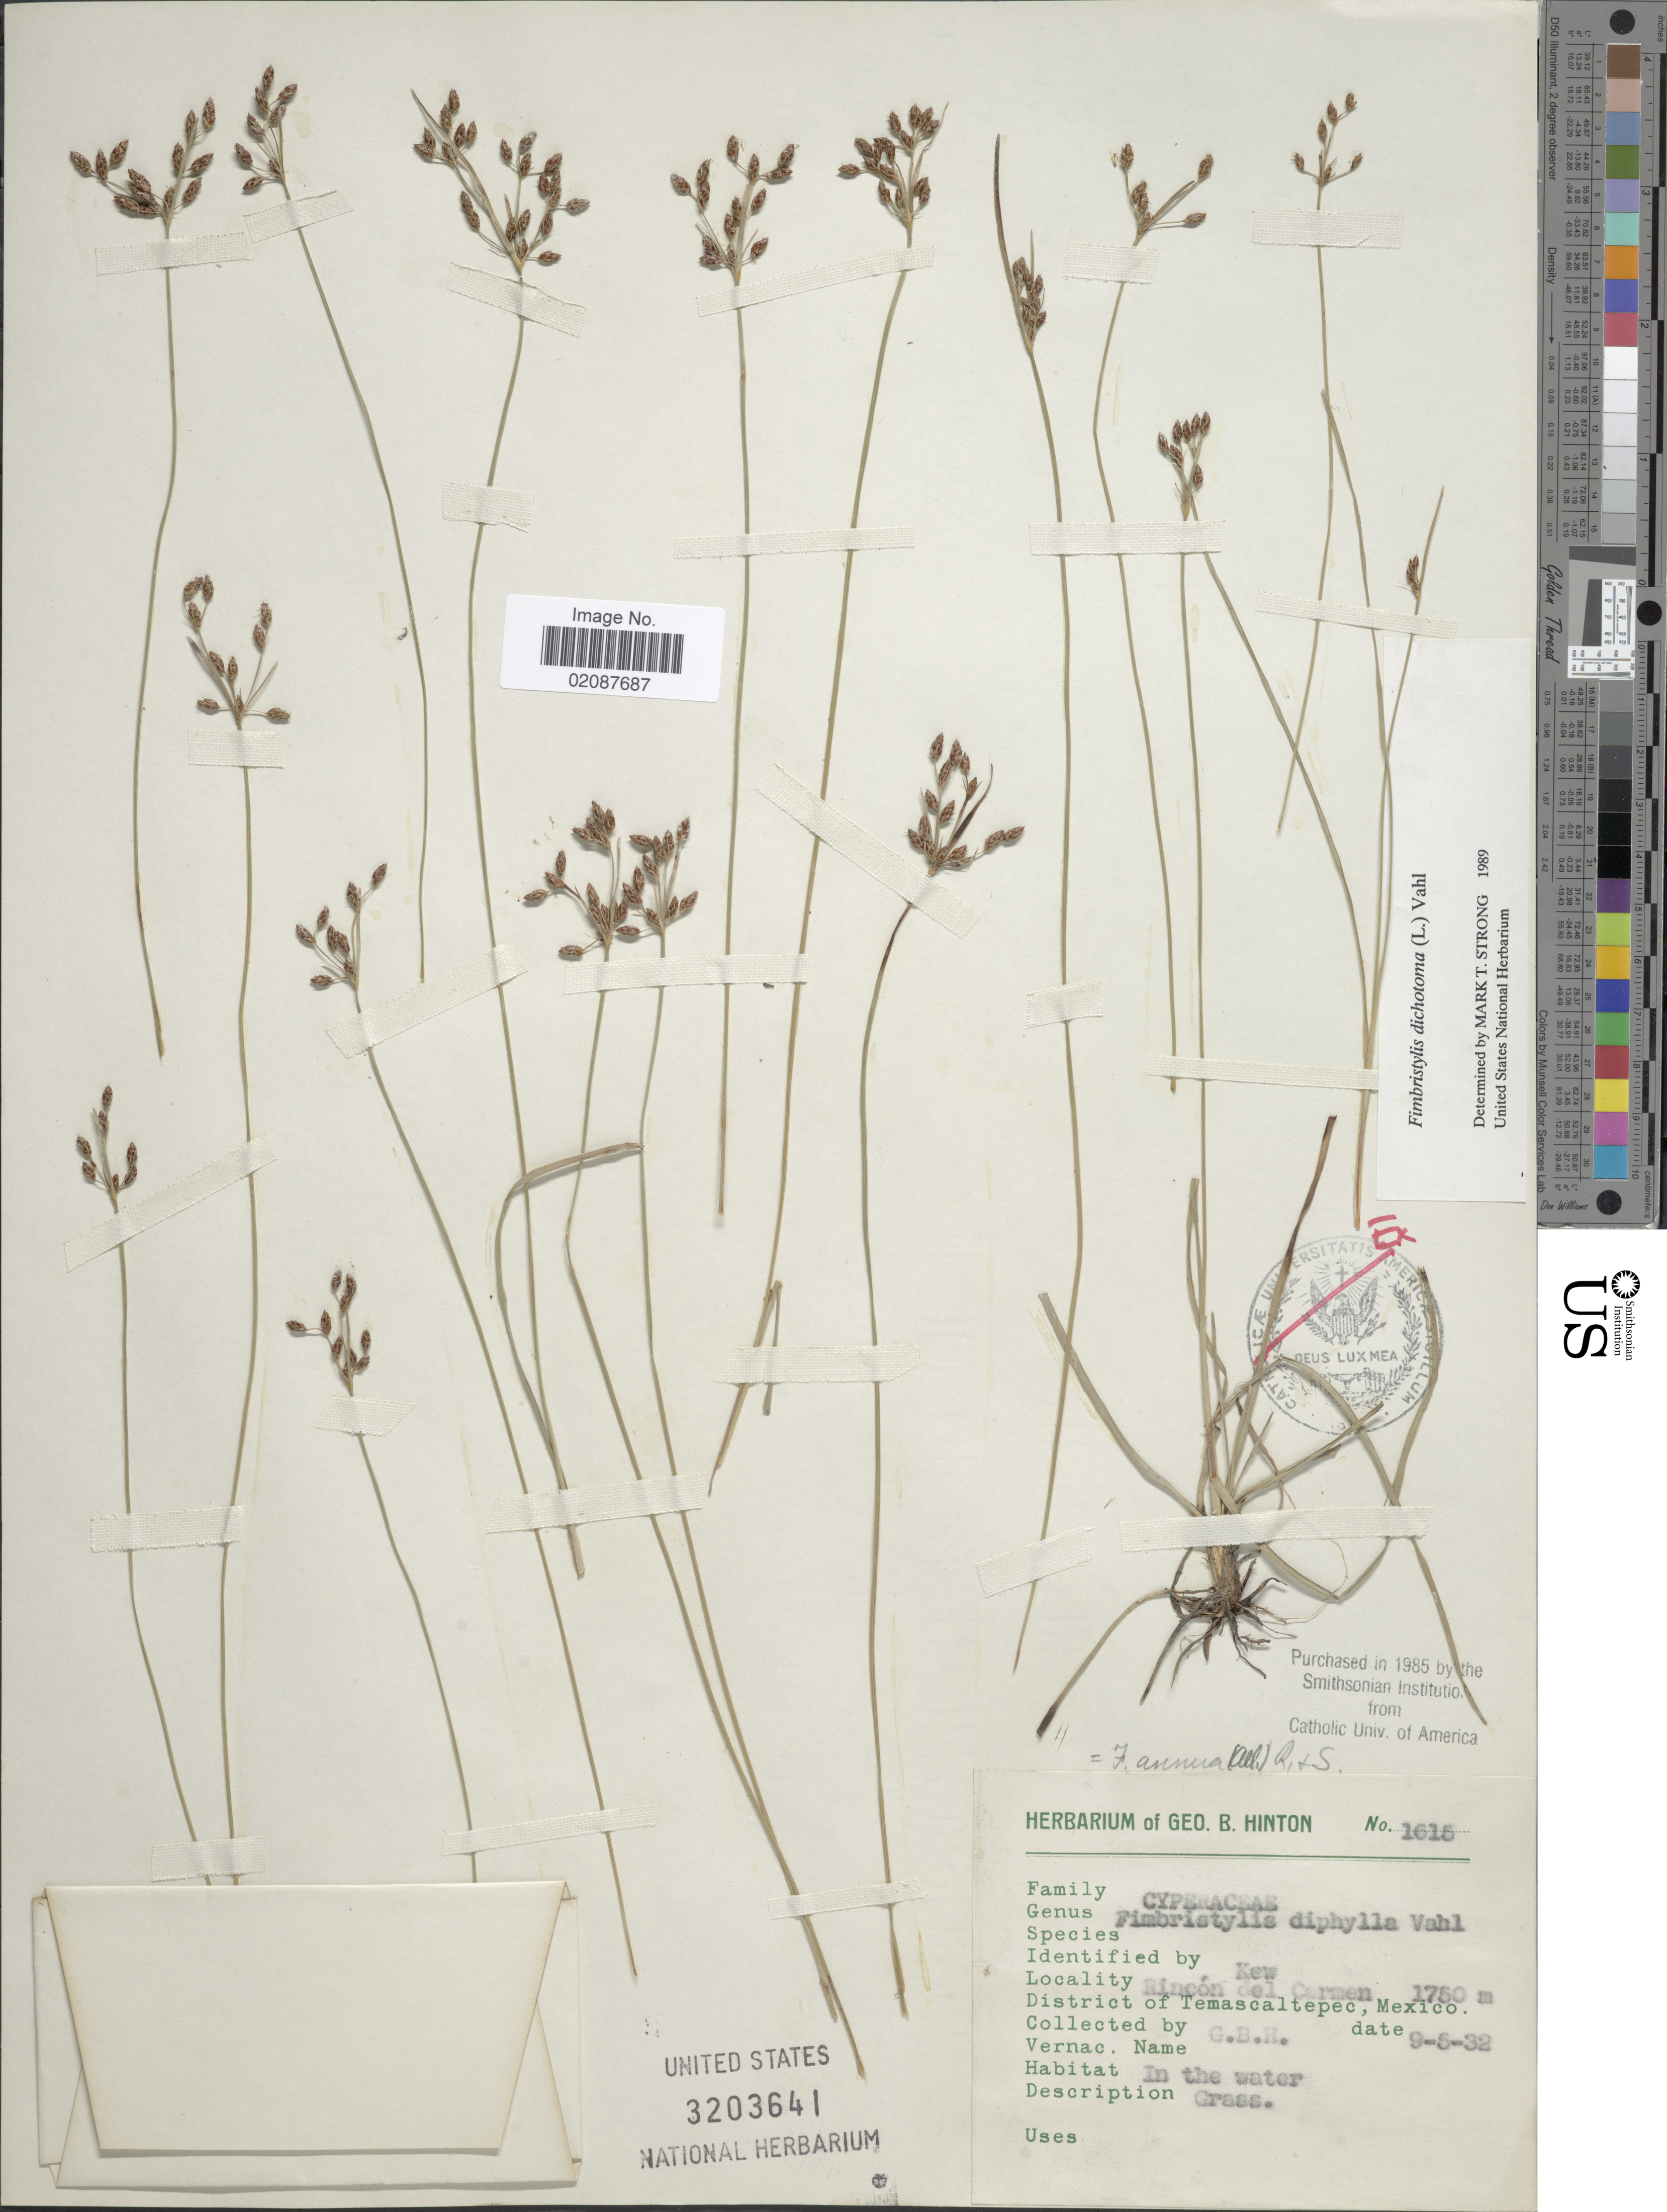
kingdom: Plantae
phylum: Tracheophyta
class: Liliopsida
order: Poales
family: Cyperaceae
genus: Fimbristylis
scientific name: Fimbristylis dichotoma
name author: (L.) Vahl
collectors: G. B. Hinton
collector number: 1615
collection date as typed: Transcribed d/m/y: 5/9/32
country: Mexico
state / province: México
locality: Rincon del Carmen, District of Temascaltepec.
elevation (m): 1750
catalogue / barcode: US 3203641